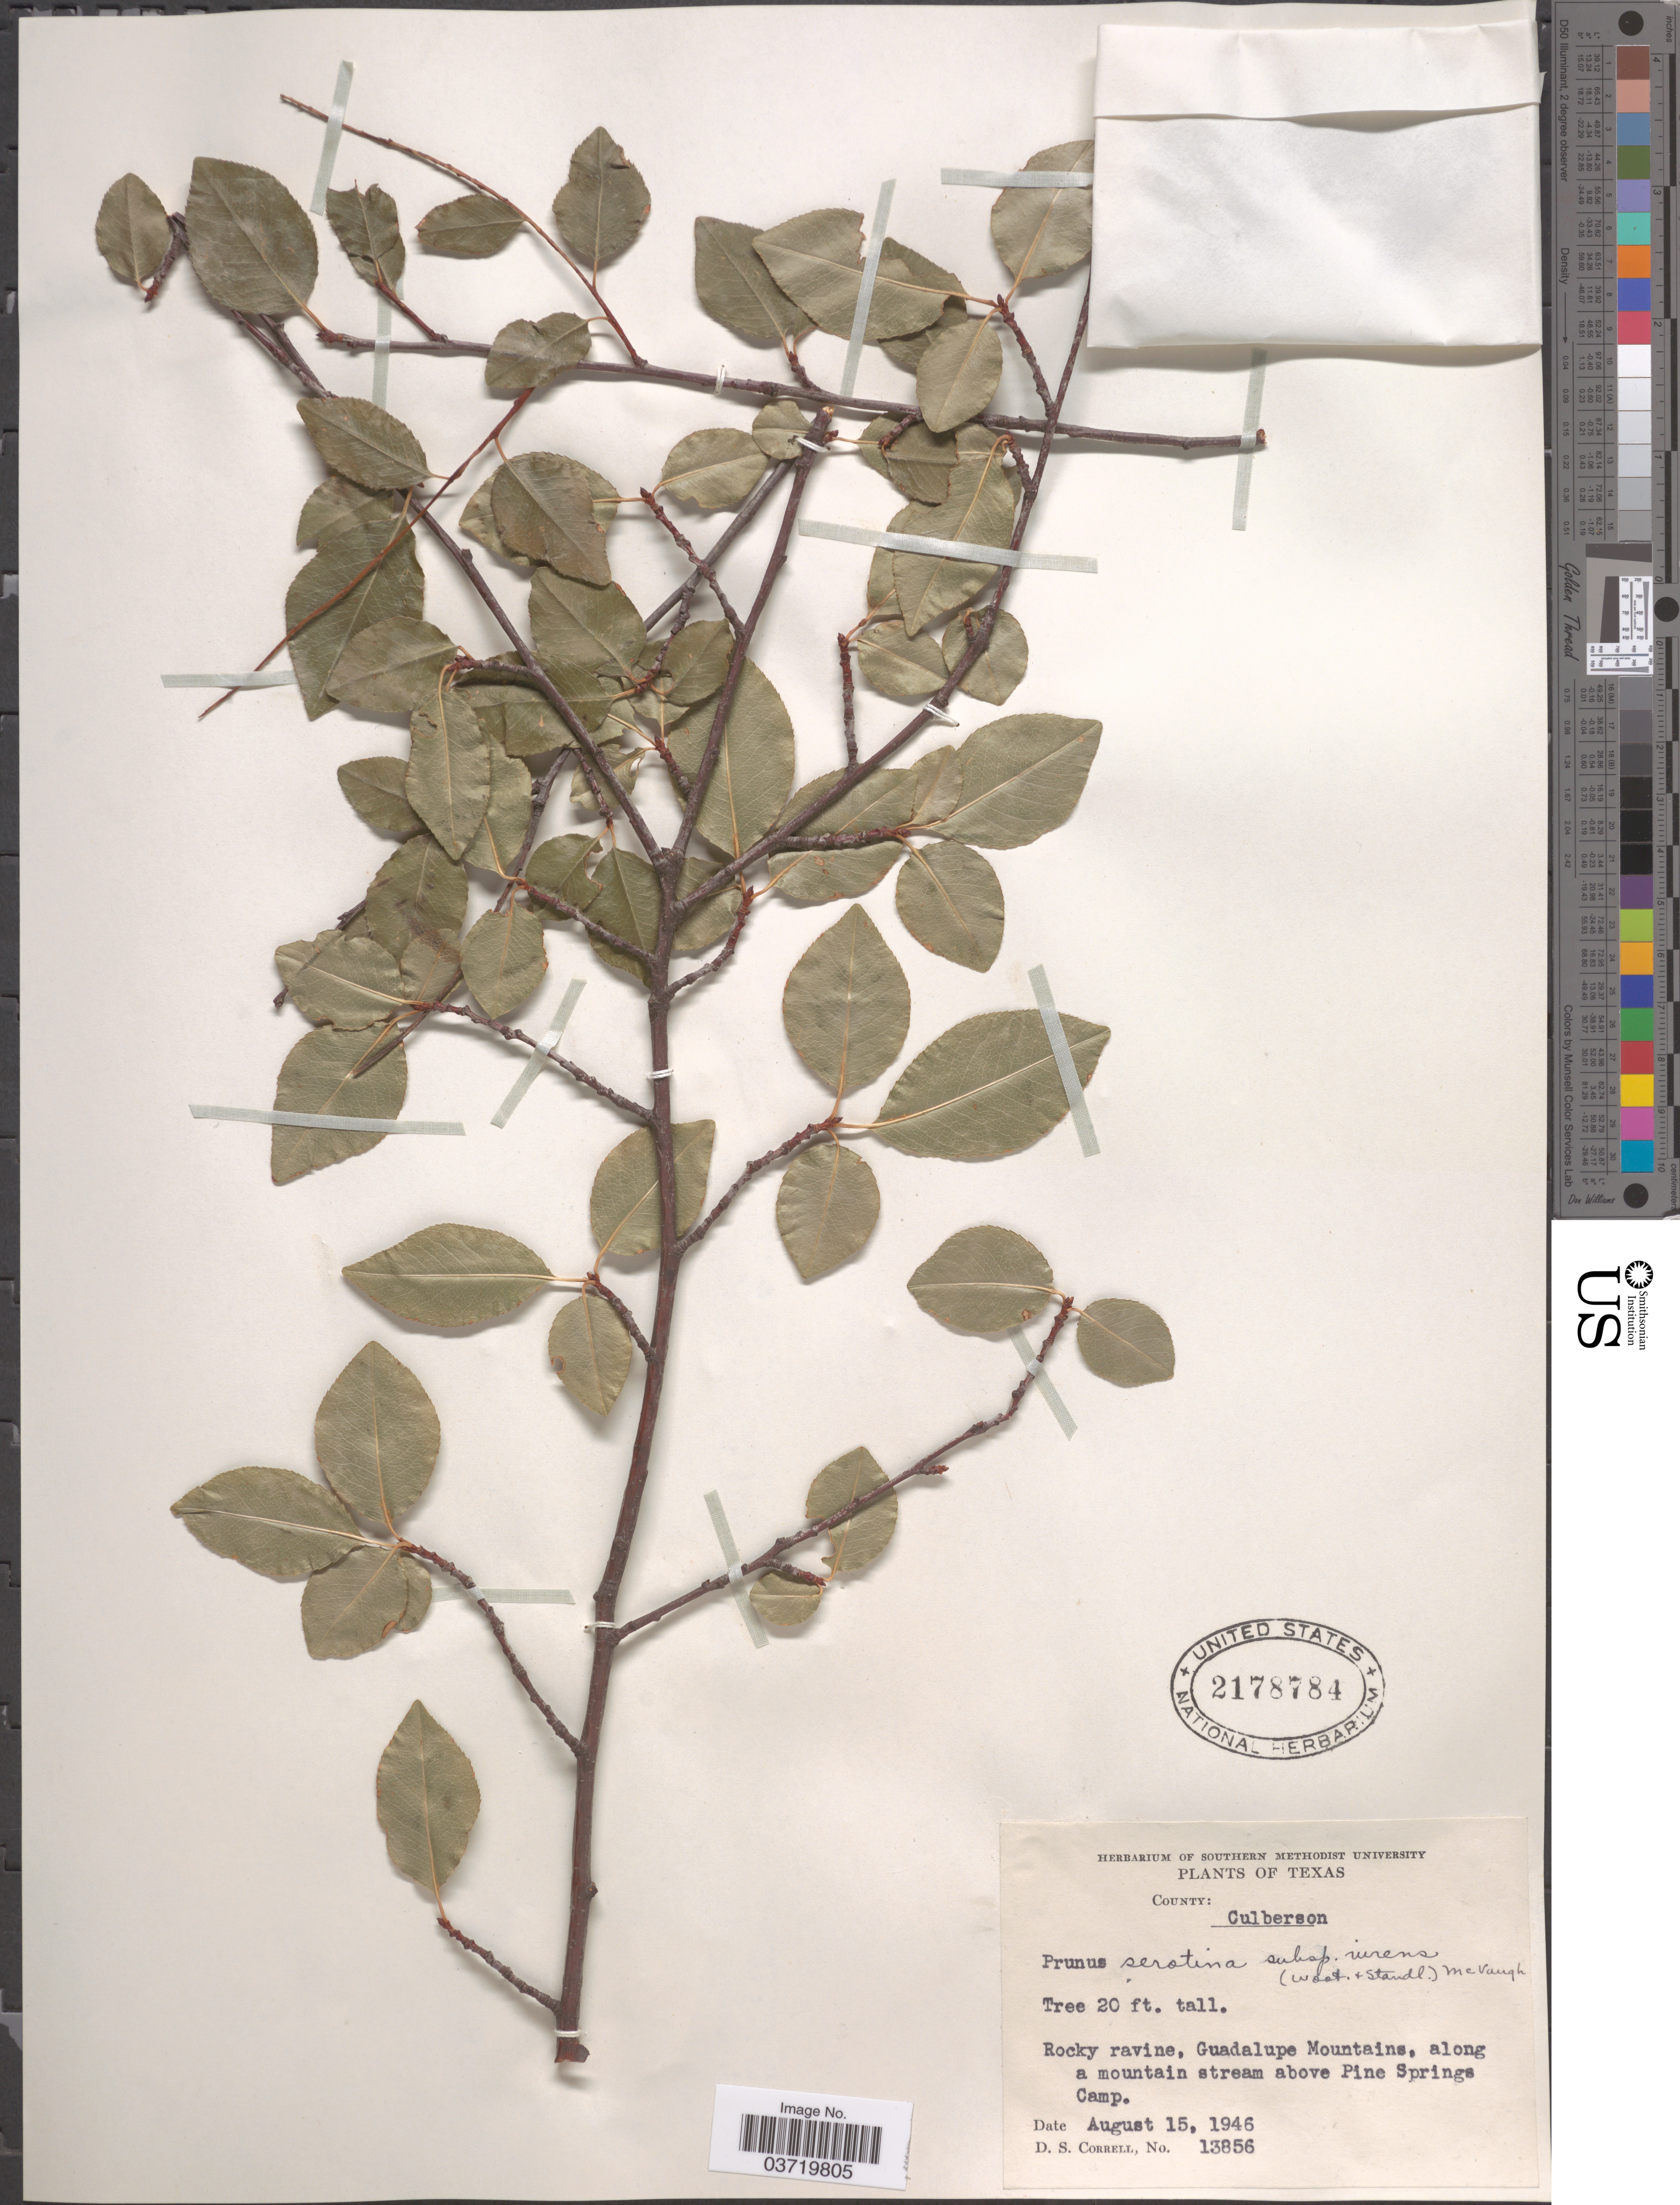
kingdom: Plantae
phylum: Tracheophyta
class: Magnoliopsida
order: Rosales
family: Rosaceae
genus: Prunus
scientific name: Prunus serotina var. rufula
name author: (Wooton & Standl.) McVaugh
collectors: D. S. Correll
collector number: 13856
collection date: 1946-08-15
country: United States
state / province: Texas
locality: County: Culberson. Guadalupe Mountains, along a mountain stream above Pine Springs Camp.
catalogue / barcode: US 2178784